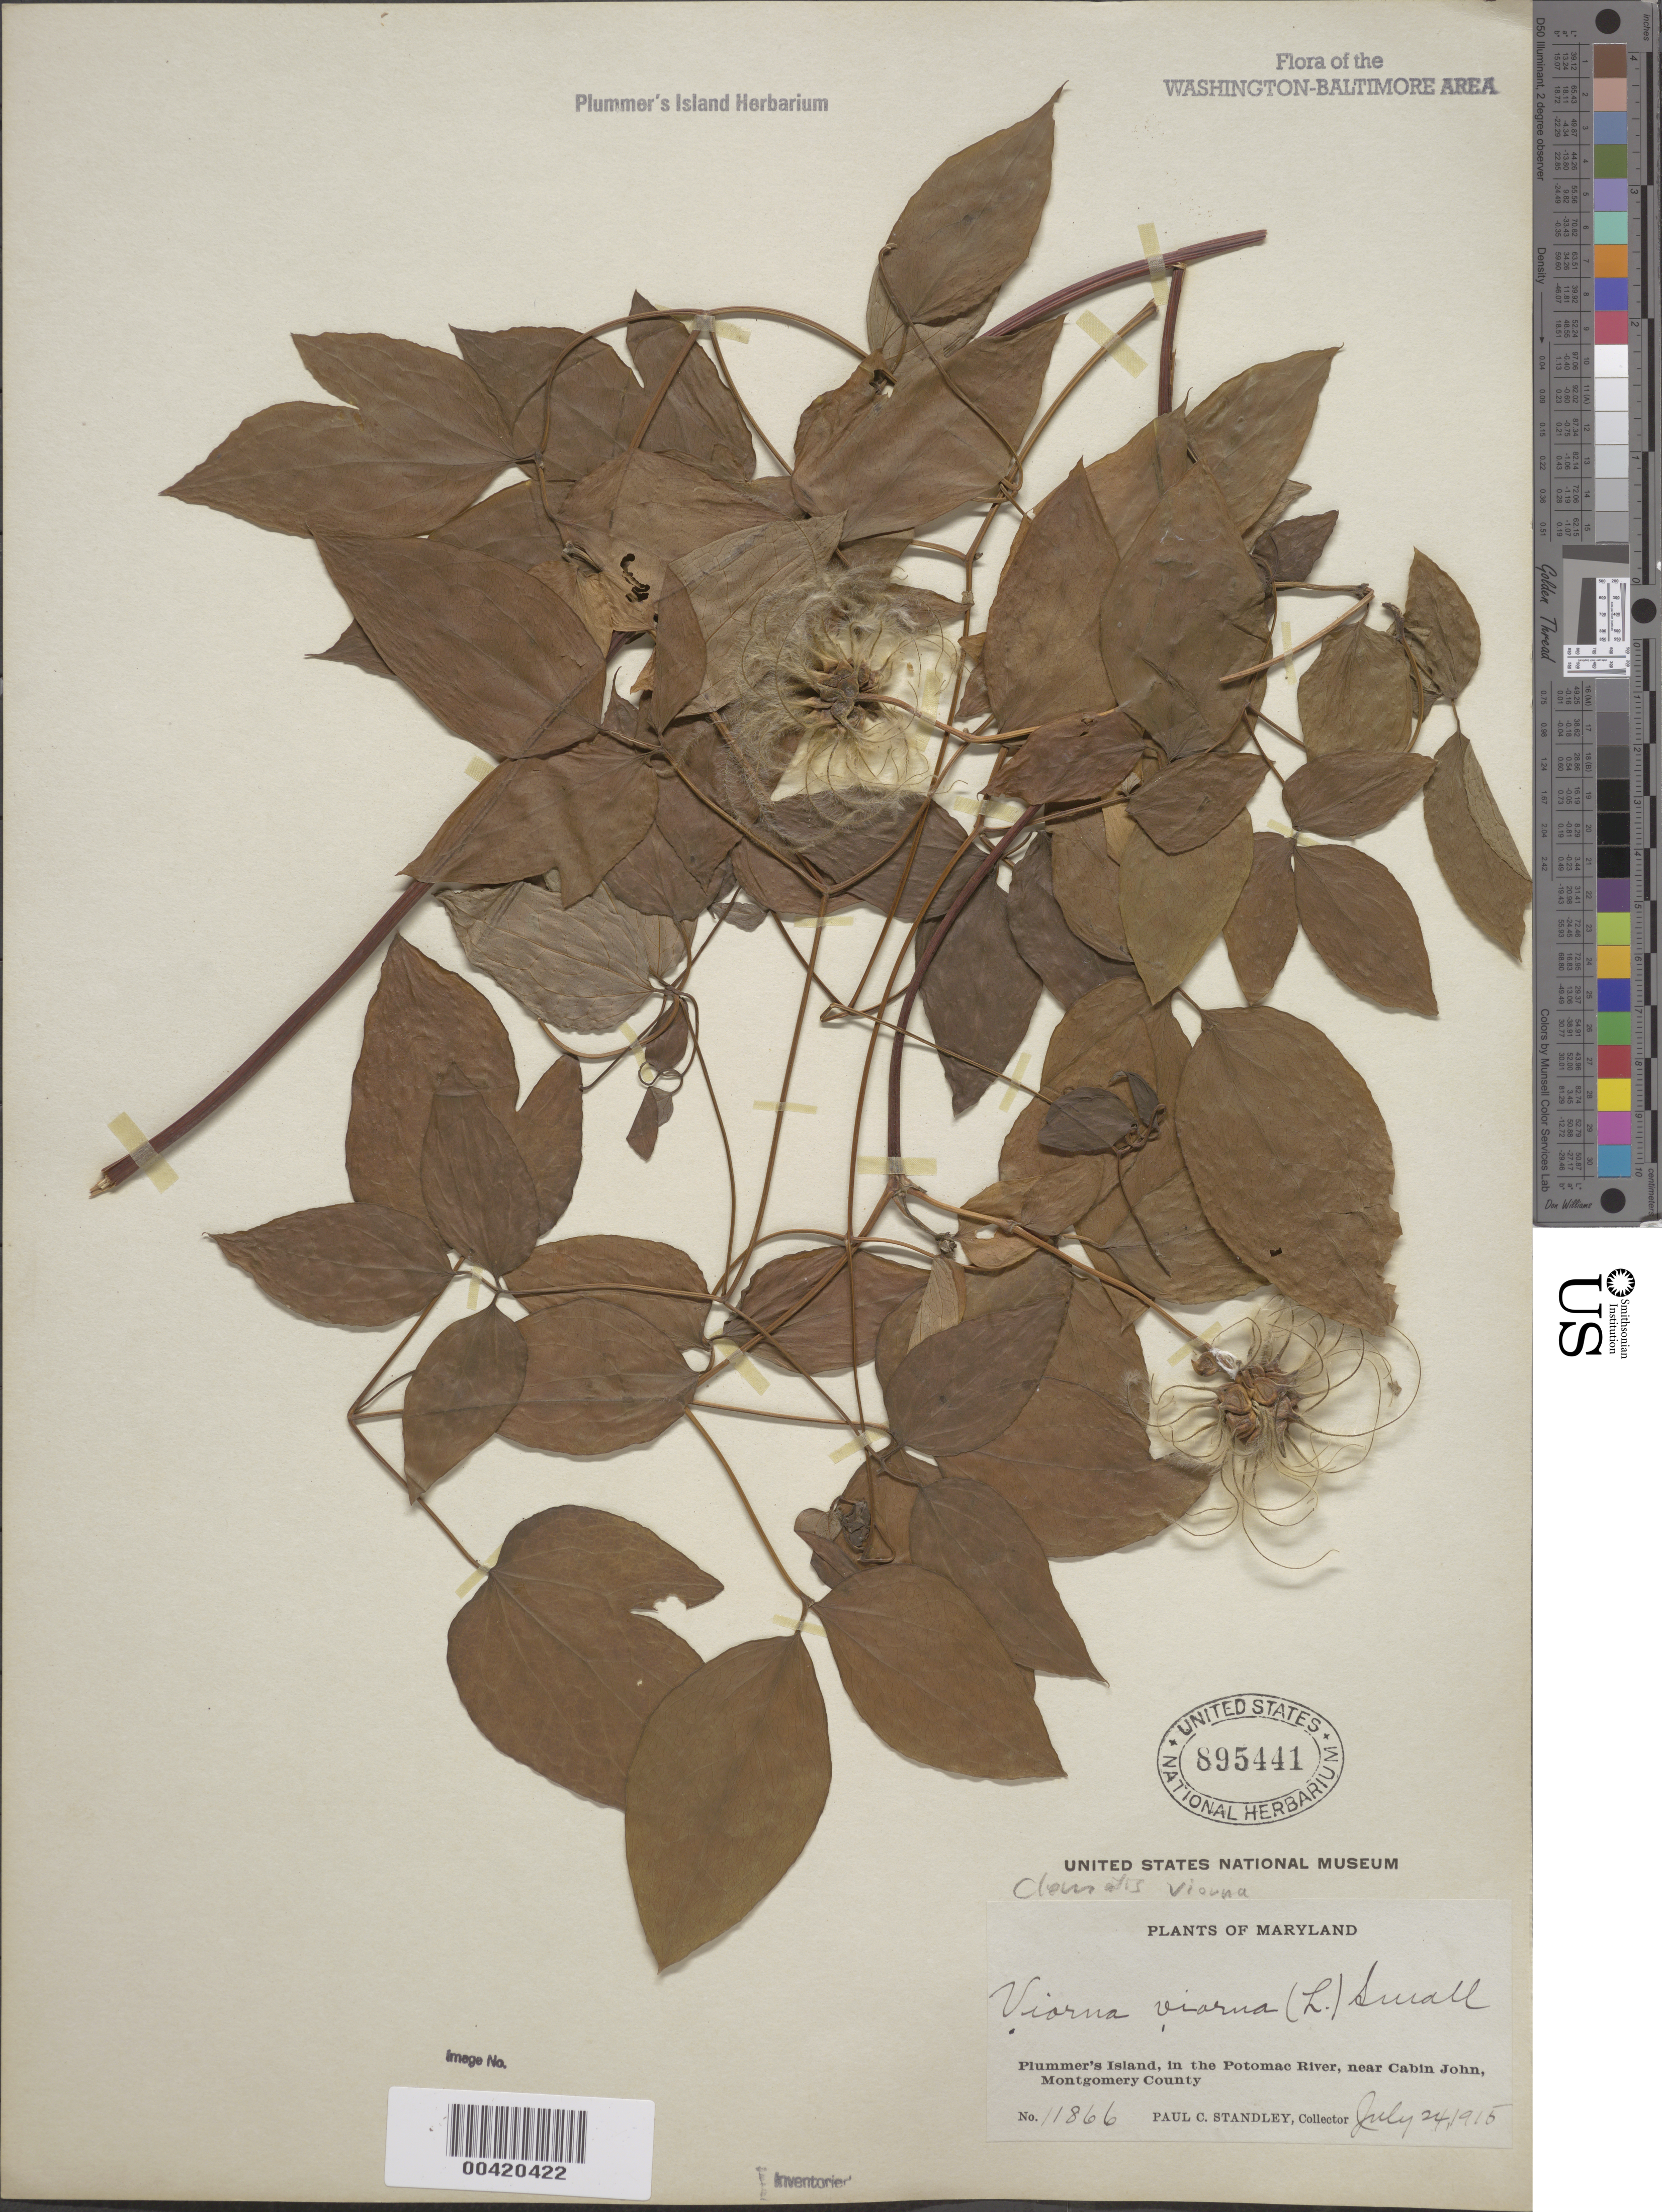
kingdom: Plantae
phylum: Tracheophyta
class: Magnoliopsida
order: Ranunculales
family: Ranunculaceae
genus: Clematis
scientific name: Clematis viorna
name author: L.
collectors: P. C. Standley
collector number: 11866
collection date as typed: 24 Jul 1915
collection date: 1915-07-24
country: United States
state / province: Maryland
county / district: Montgomery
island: Plummers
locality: Plummer's Island C. & O. Canal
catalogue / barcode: US 895441